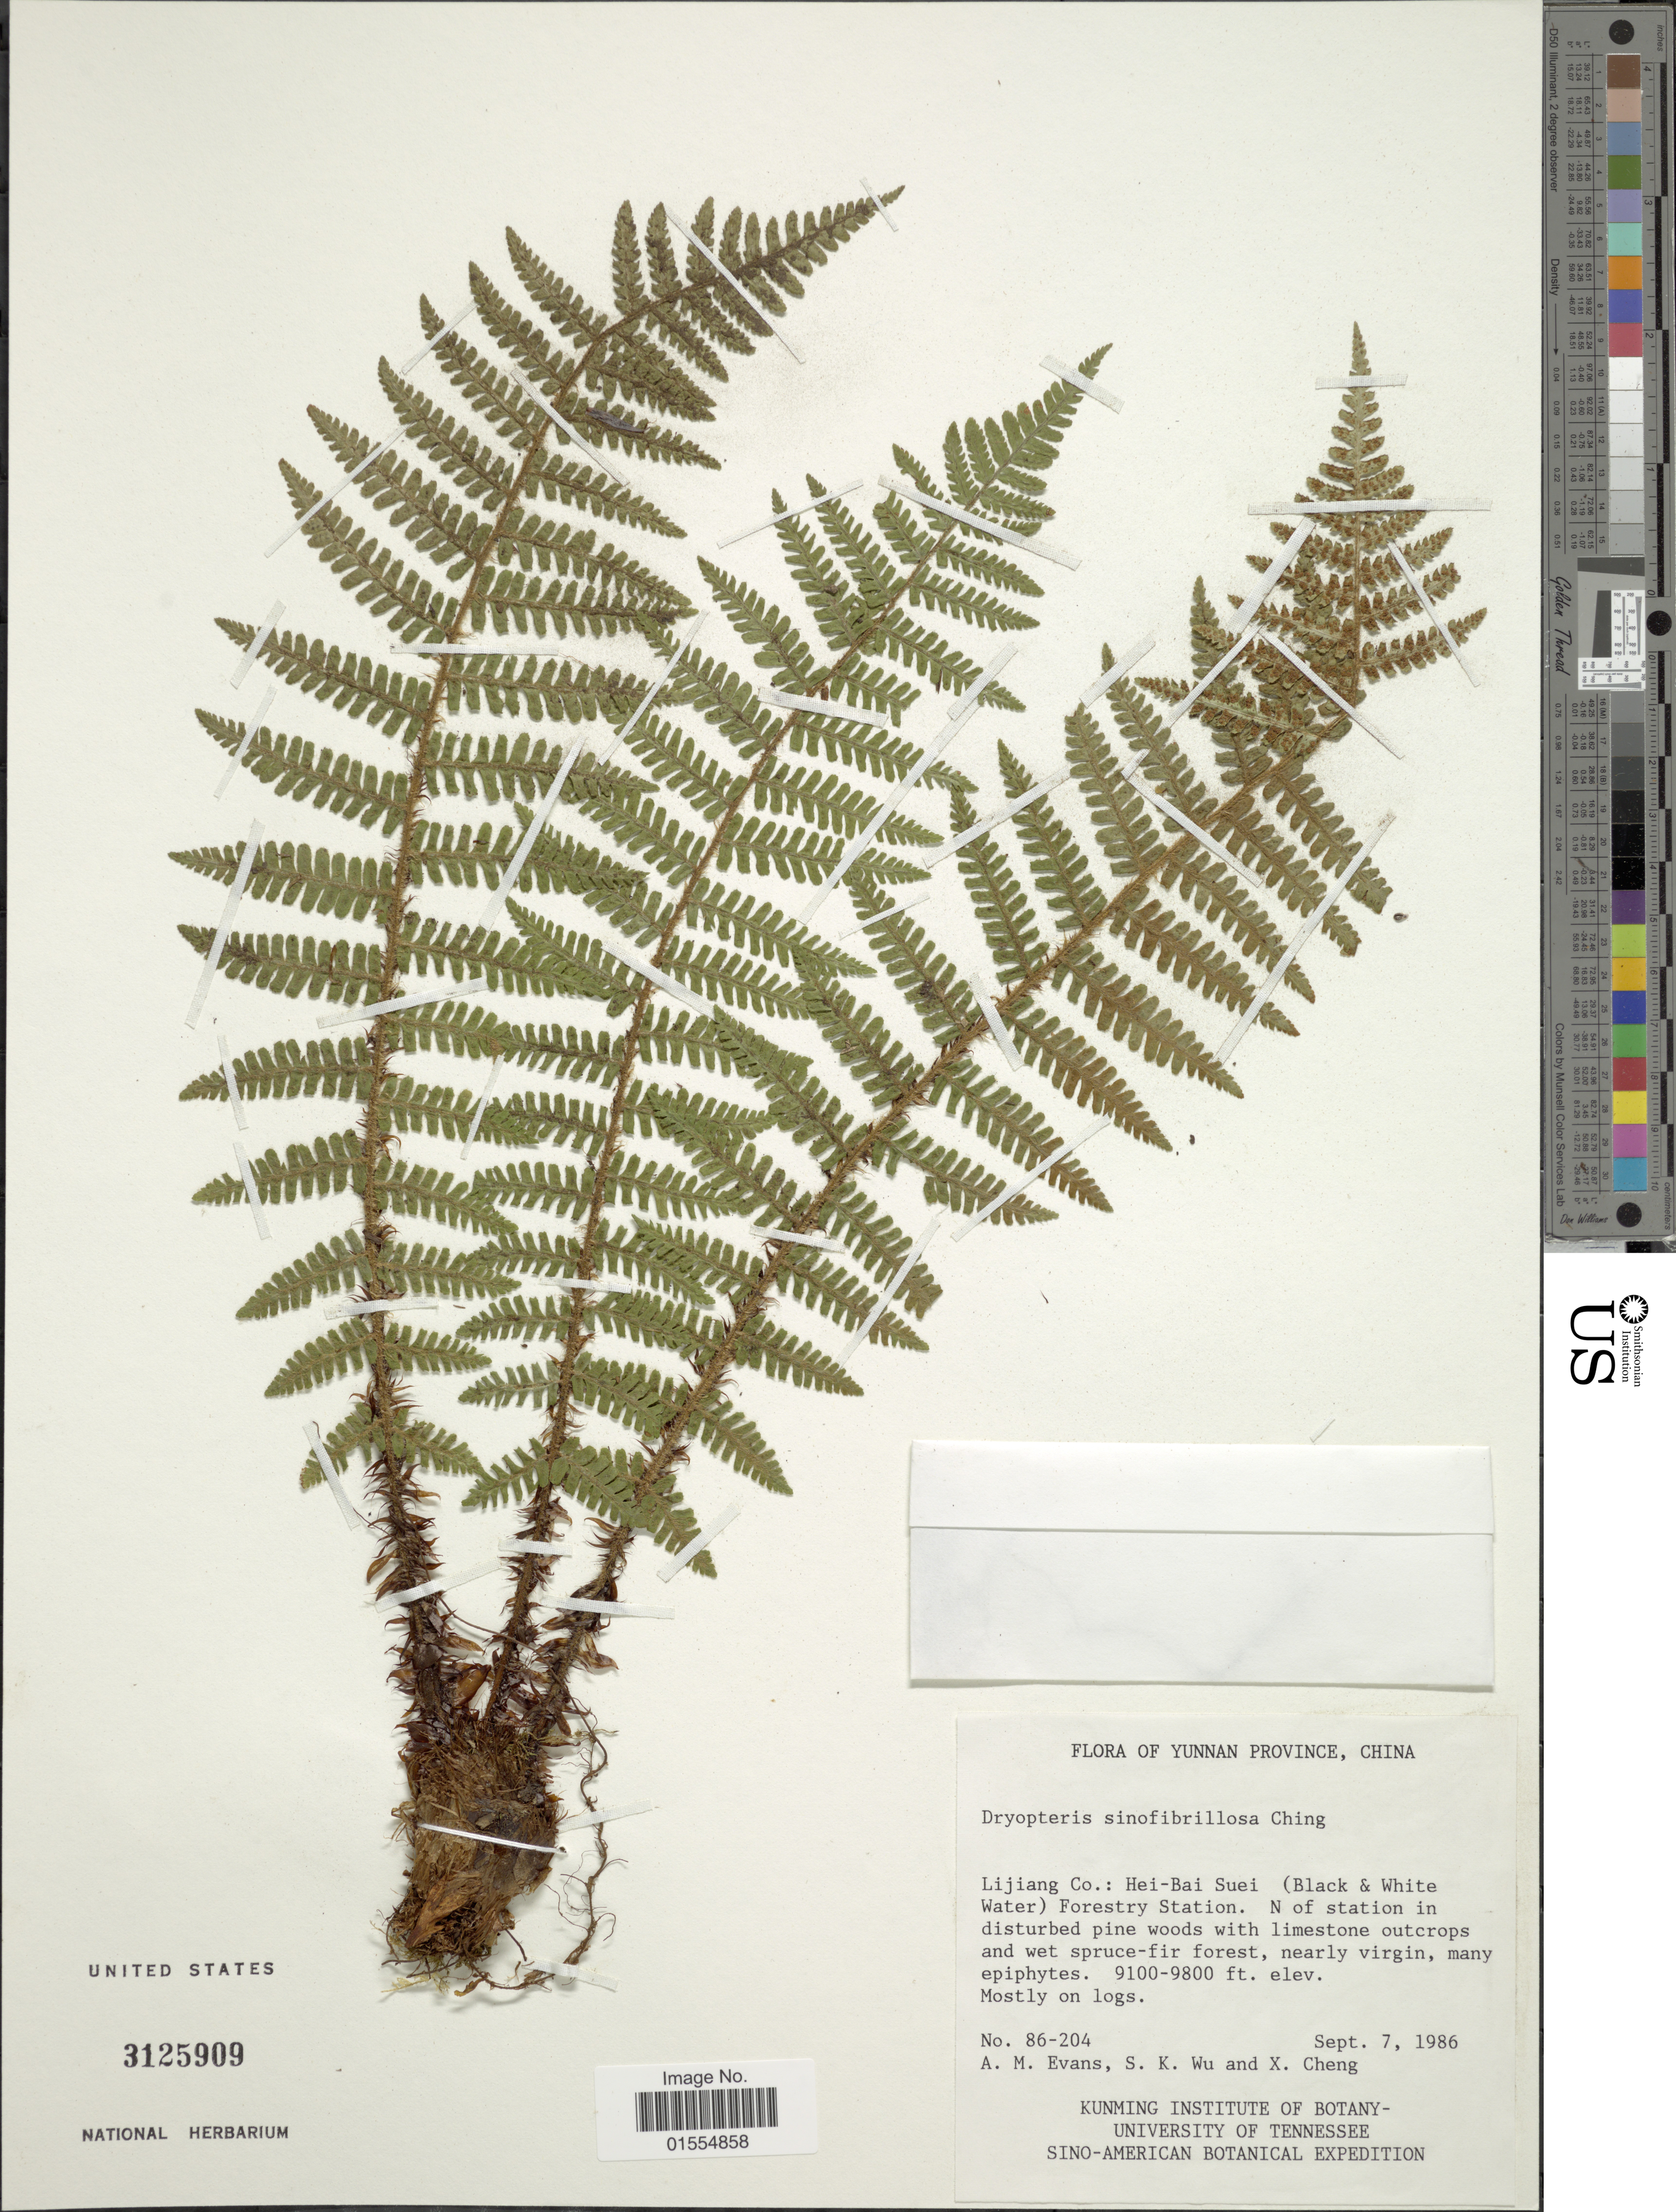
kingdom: Plantae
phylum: Tracheophyta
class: Polypodiopsida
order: Polypodiales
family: Dryopteridaceae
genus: Dryopteris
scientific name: Dryopteris sinofibrillosa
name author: Ching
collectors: A. M. Evans, S. K. Wu & X. Cheng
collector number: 86-204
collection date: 1986-09-07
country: China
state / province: Yunnan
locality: Yunnan, China, Lijiang Co.: Hei-Bai Suei (Black & White Water) Forestry Station, N of station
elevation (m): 2774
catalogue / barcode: US 3125909